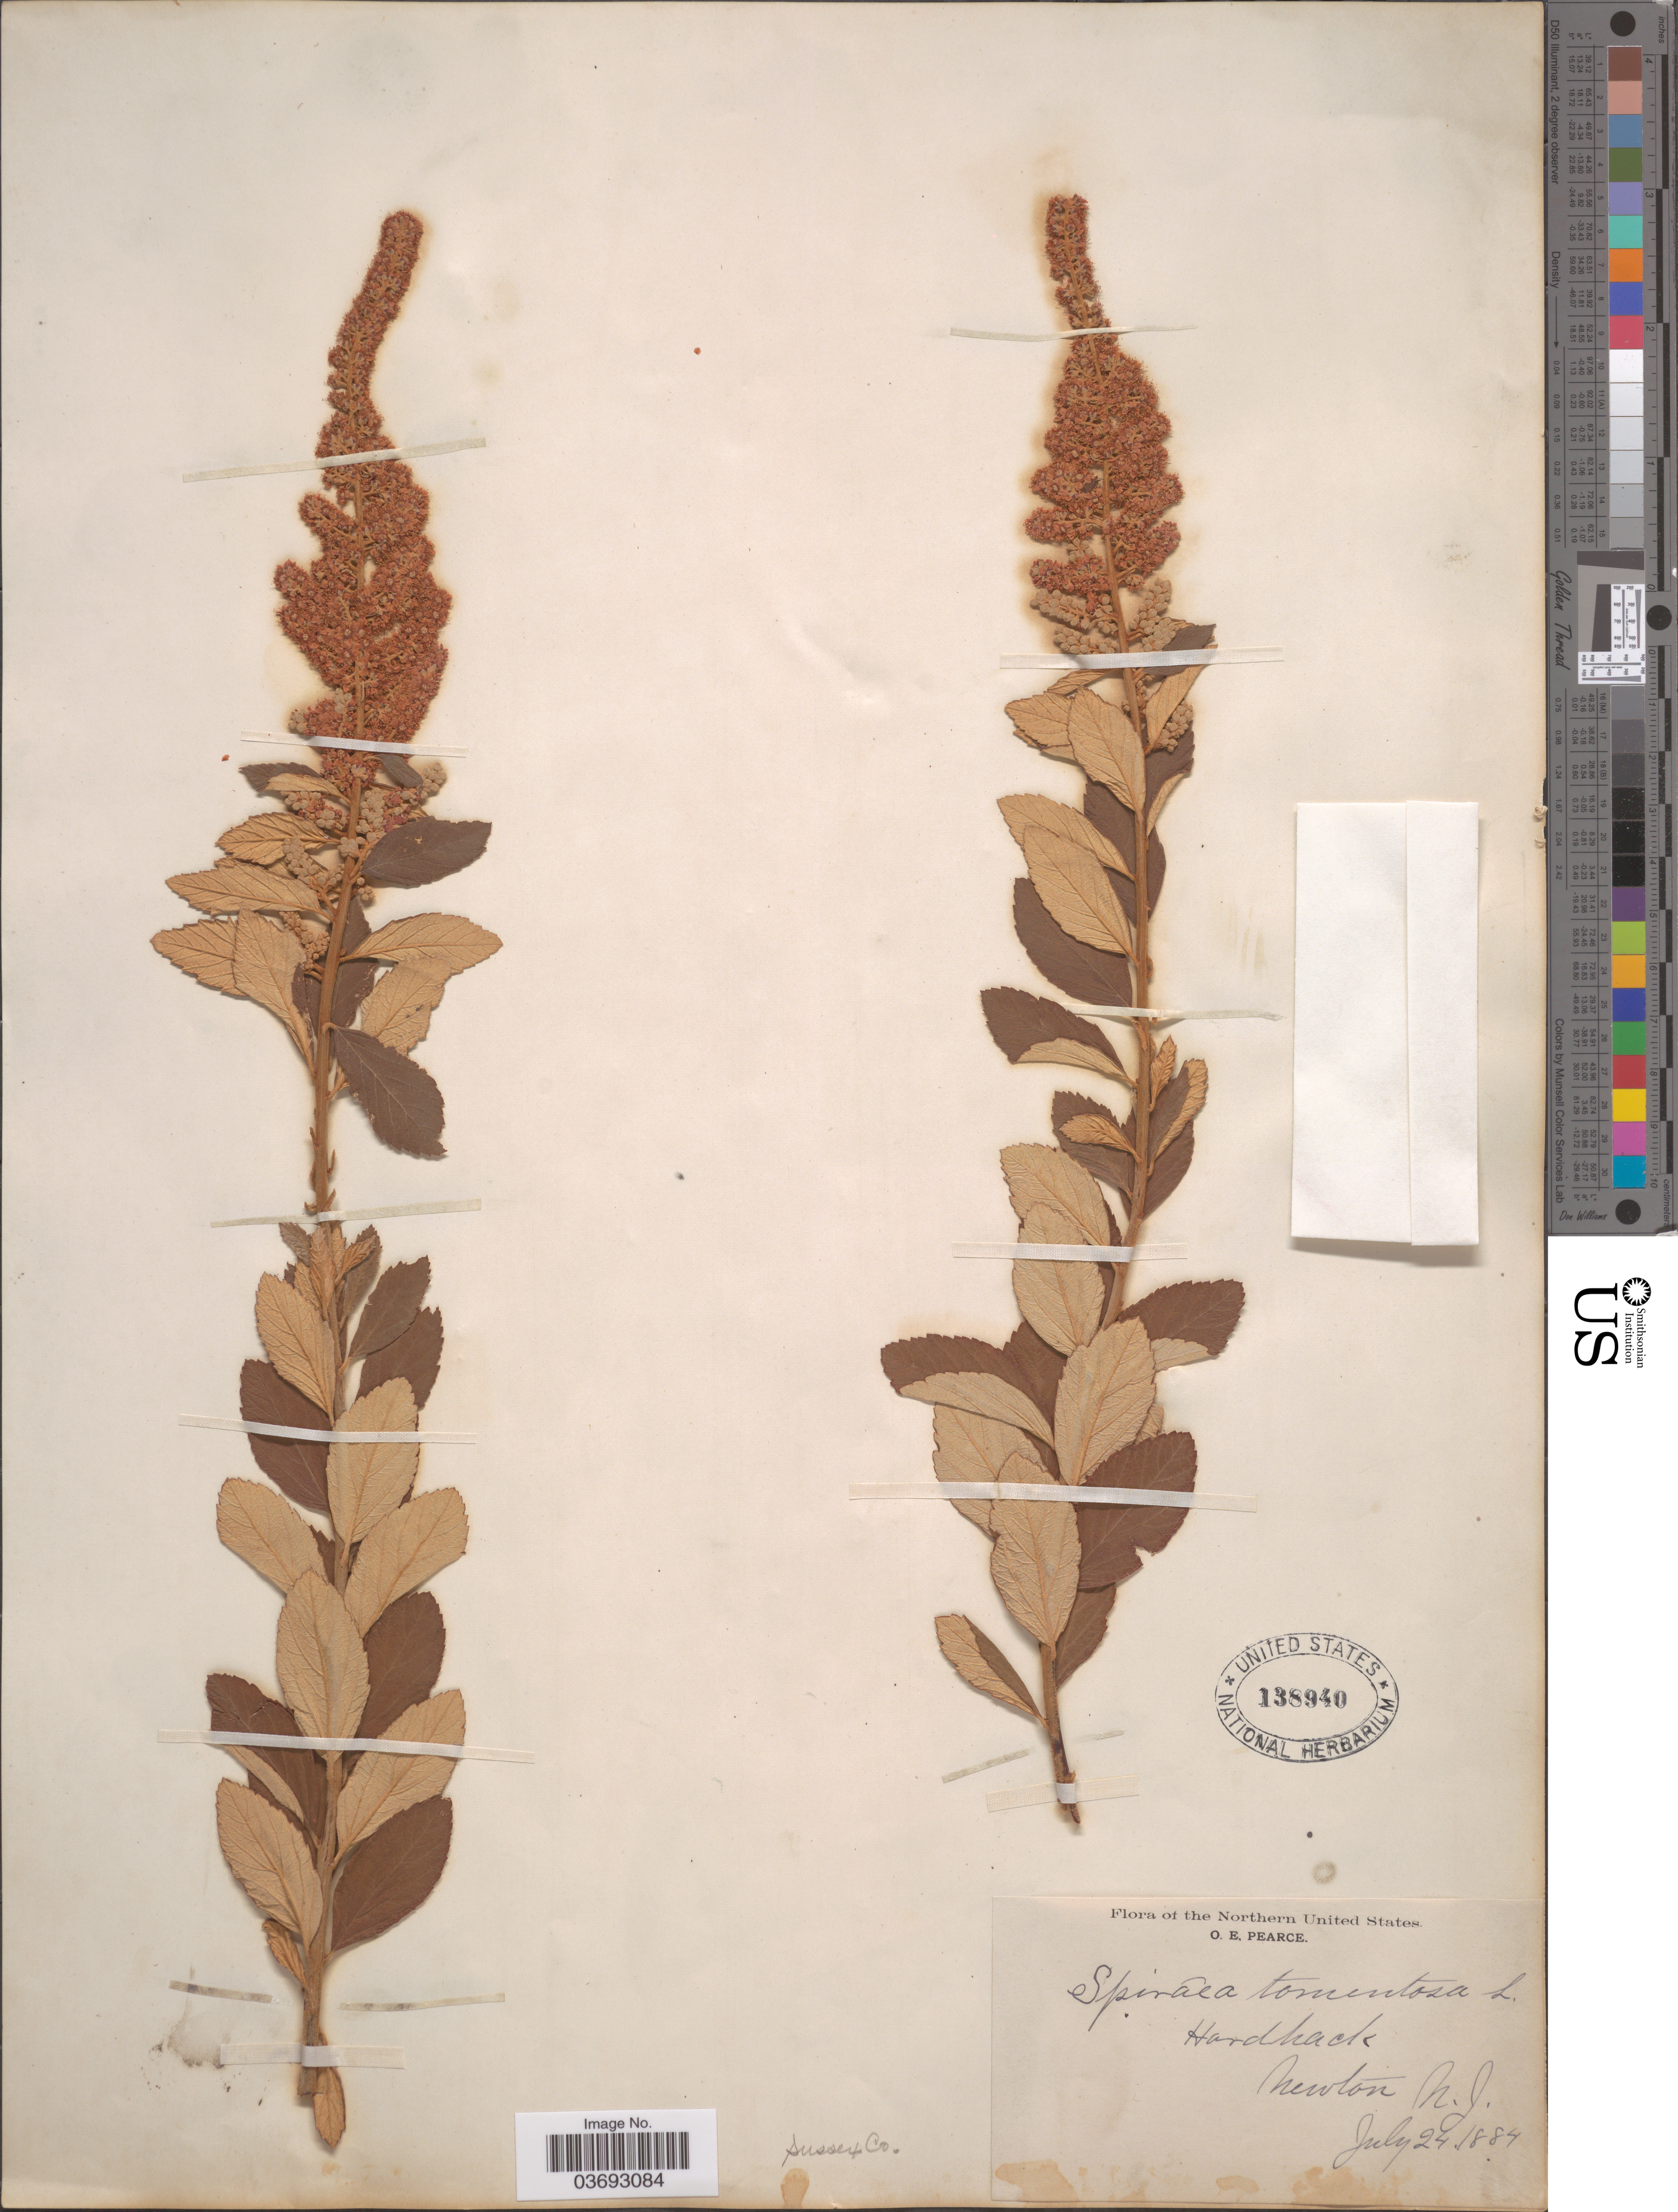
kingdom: Plantae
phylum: Tracheophyta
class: Magnoliopsida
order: Rosales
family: Rosaceae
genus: Spiraea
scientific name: Spiraea tomentosa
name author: L.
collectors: O. E. Pearce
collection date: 1884-07-24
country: United States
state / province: New Jersey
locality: Northern United States. Newton. Sussex Co.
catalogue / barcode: US 138940